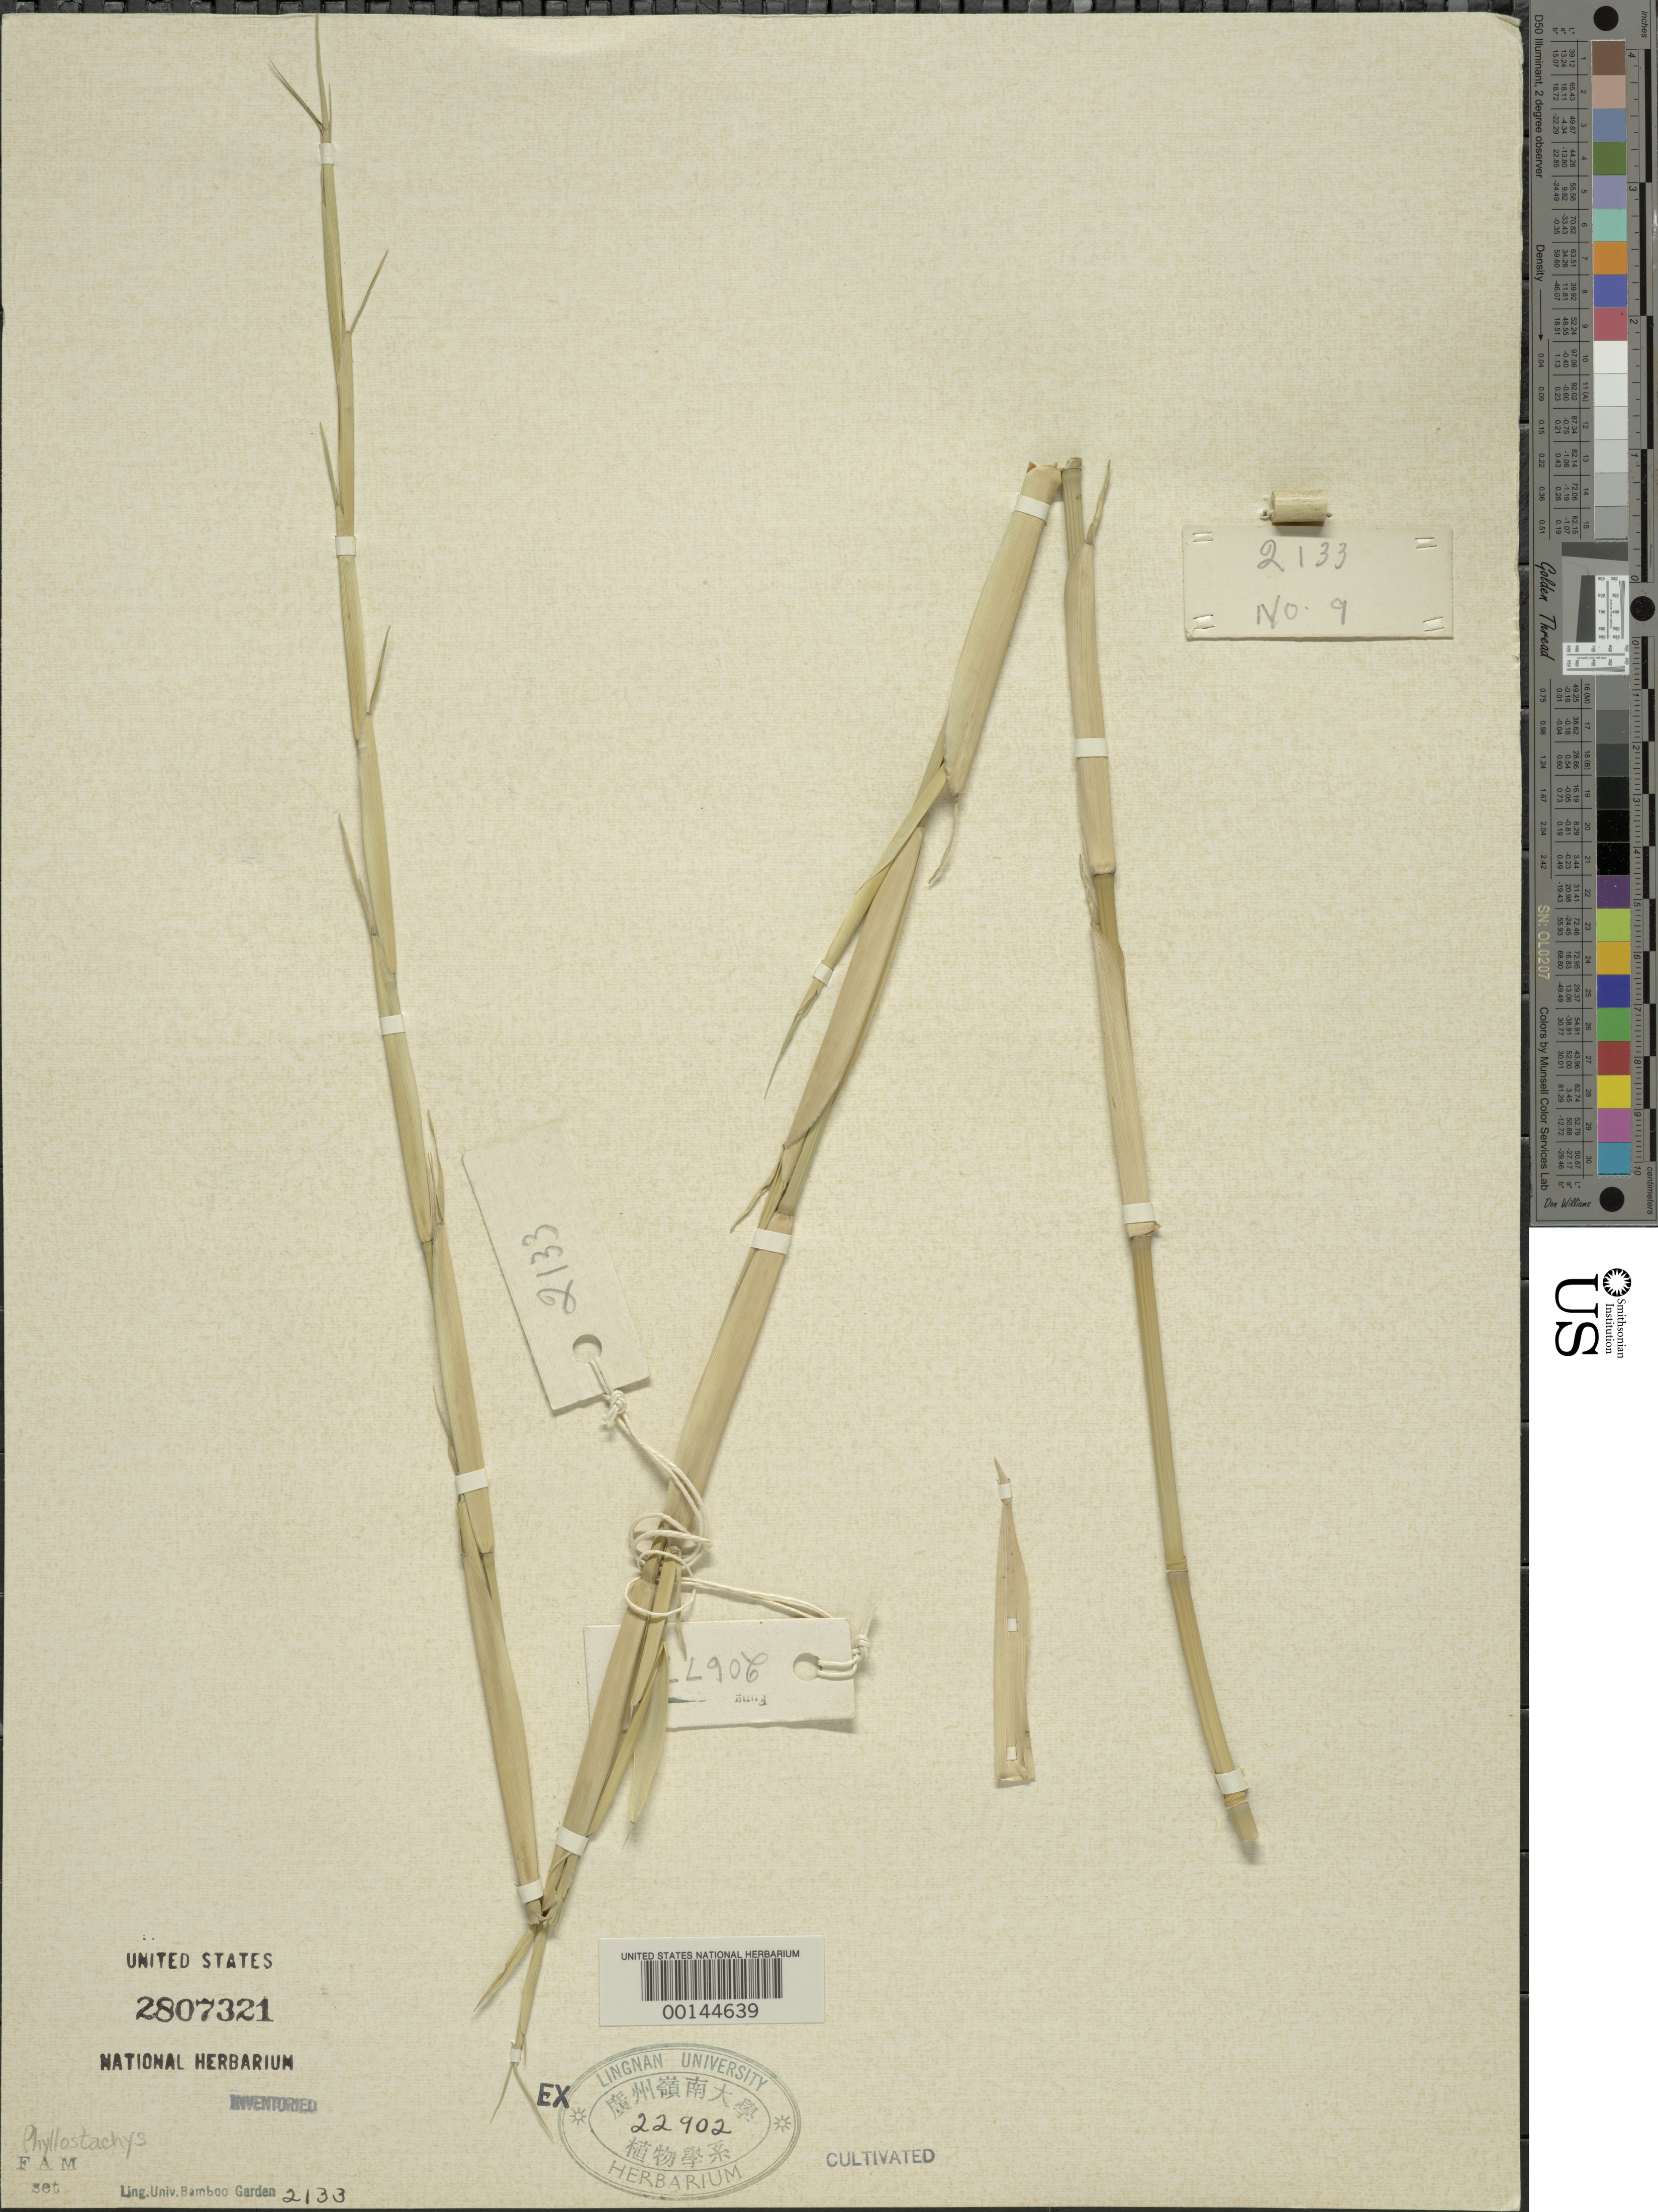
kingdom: Plantae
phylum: Tracheophyta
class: Liliopsida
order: Poales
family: Poaceae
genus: Phyllostachys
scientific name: Phyllostachys sp.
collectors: H. L. Fung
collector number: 20677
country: China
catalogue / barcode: US 2807321